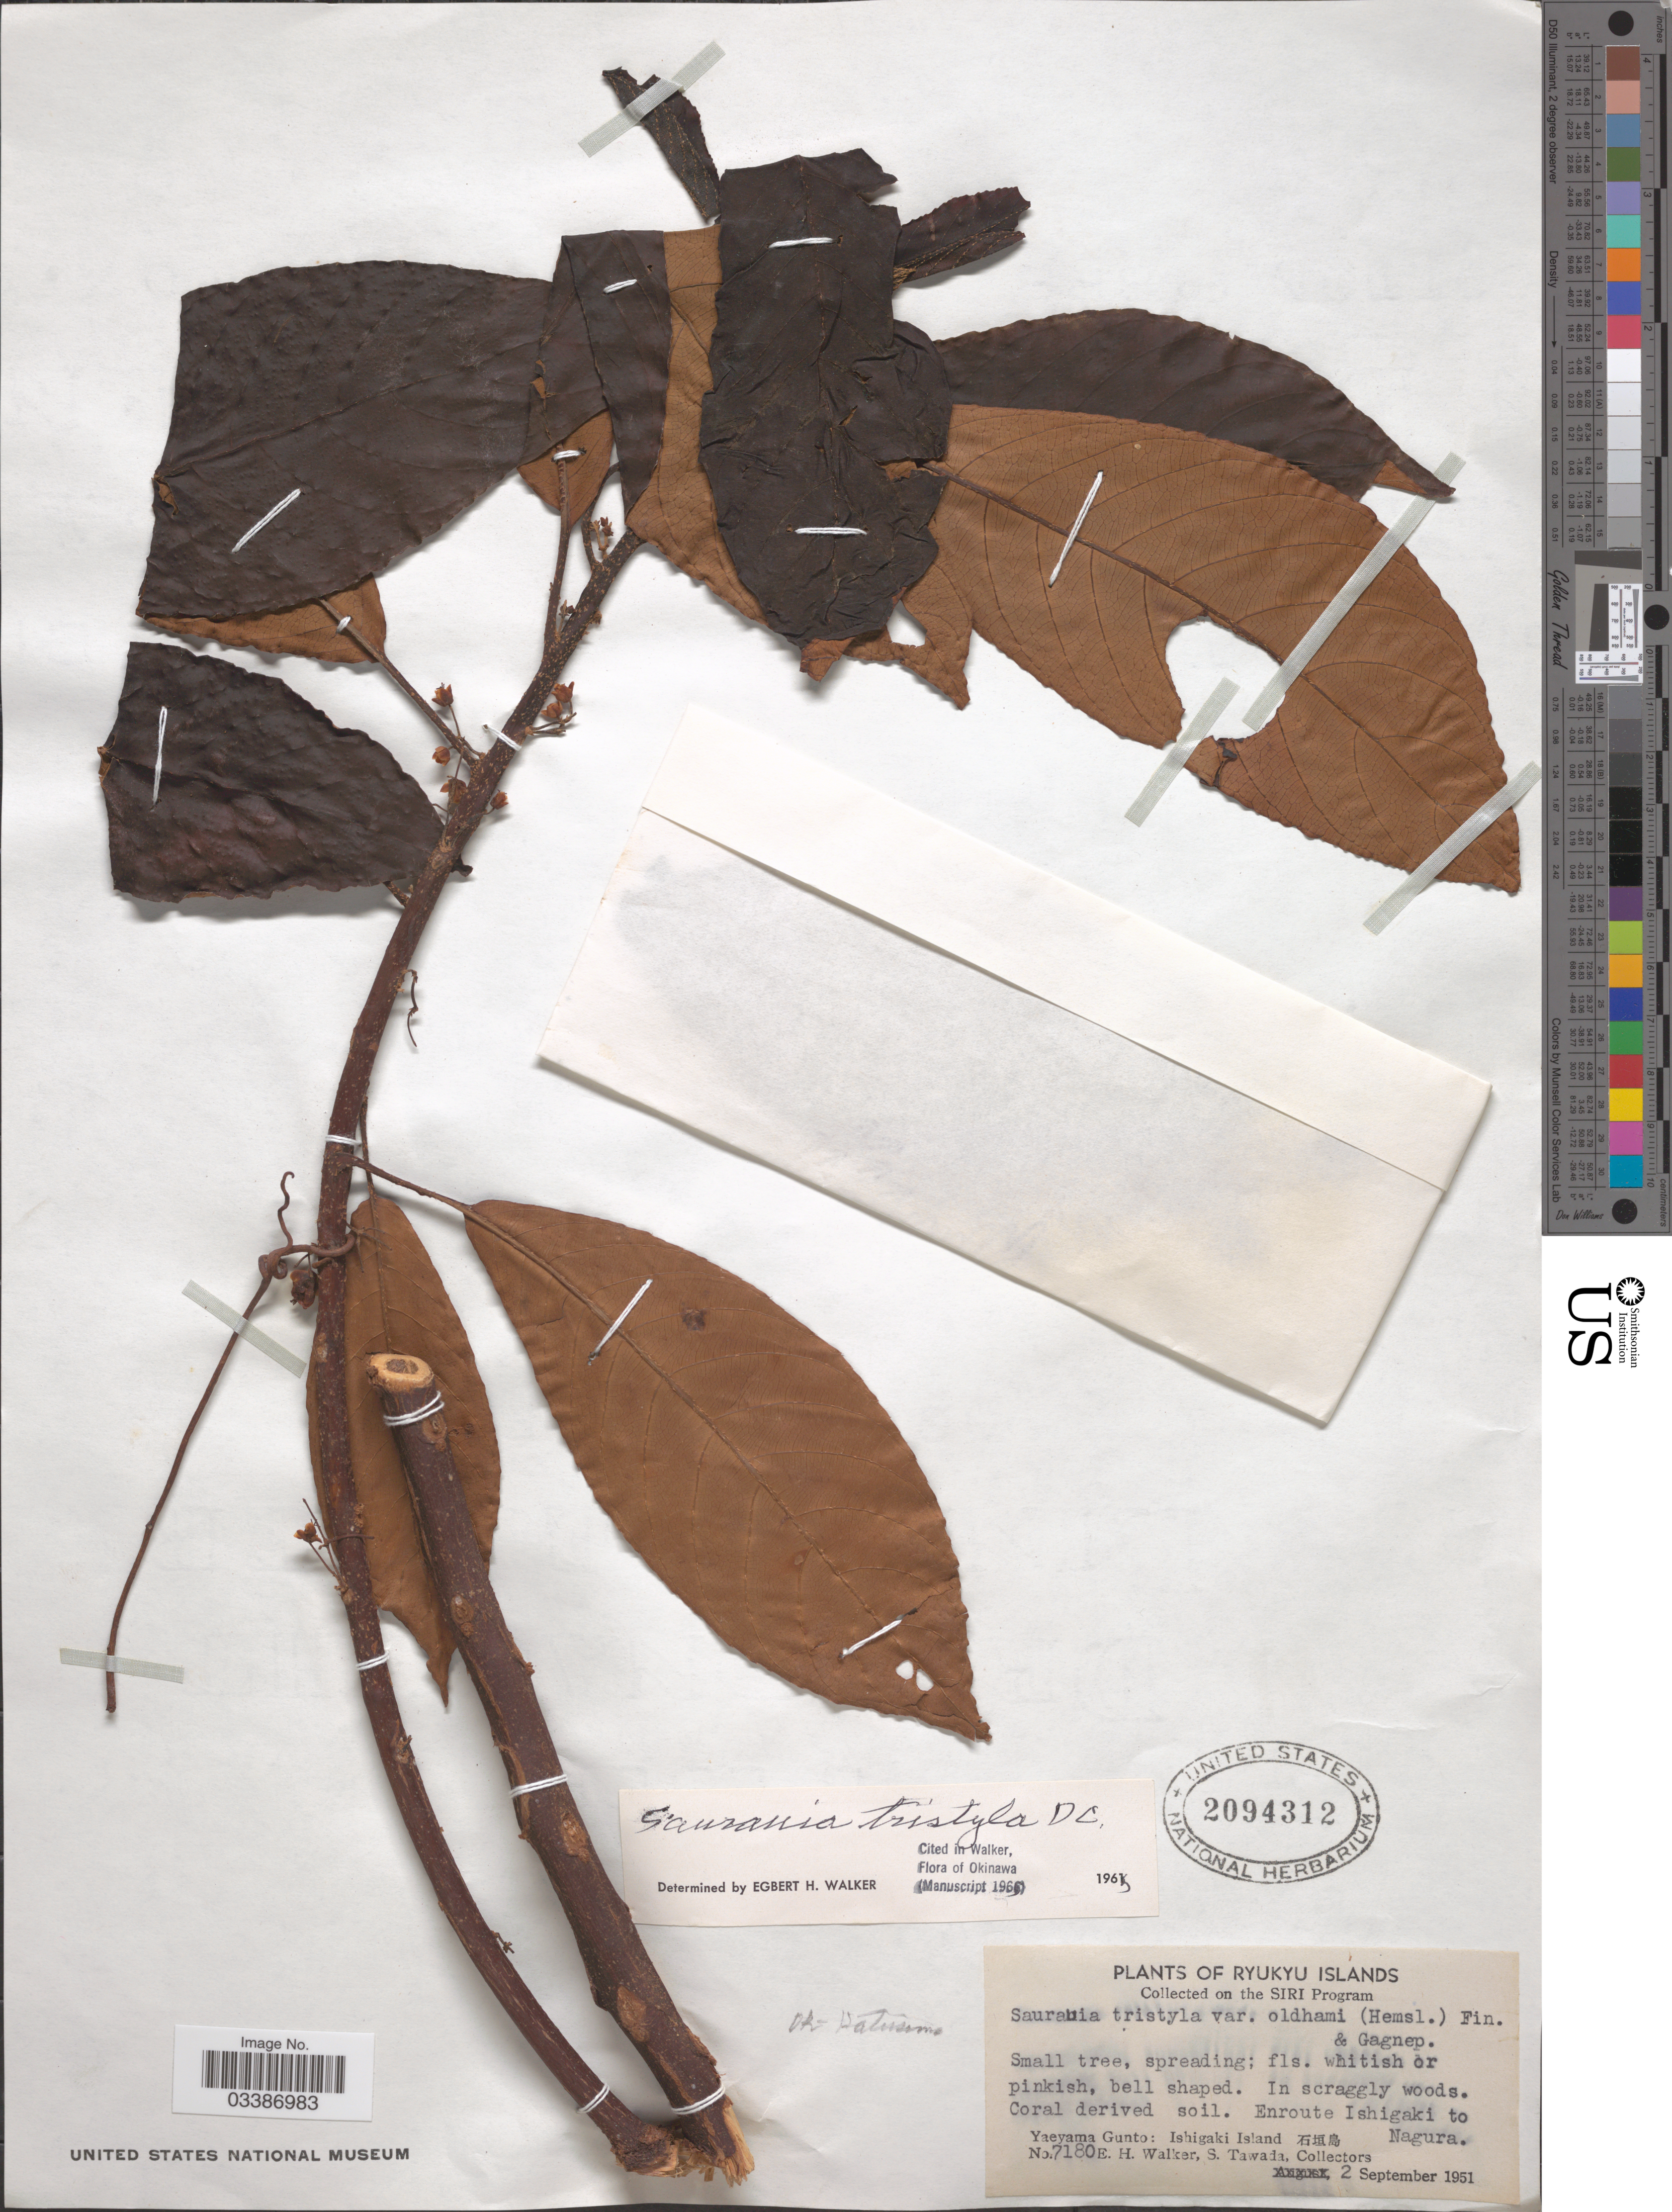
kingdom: Plantae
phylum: Tracheophyta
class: Magnoliopsida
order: Ericales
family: Actinidiaceae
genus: Saurauia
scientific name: Saurauia tristyla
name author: DC.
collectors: E. H. Walker & S. Tawada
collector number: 7180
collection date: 1951-09-02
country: Japan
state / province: Okinawa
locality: Ryukyu Islands. Enroute Ishigaki to Nagura. Yaeyama Gunto: Ishigaki Island.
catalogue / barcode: US 2094312